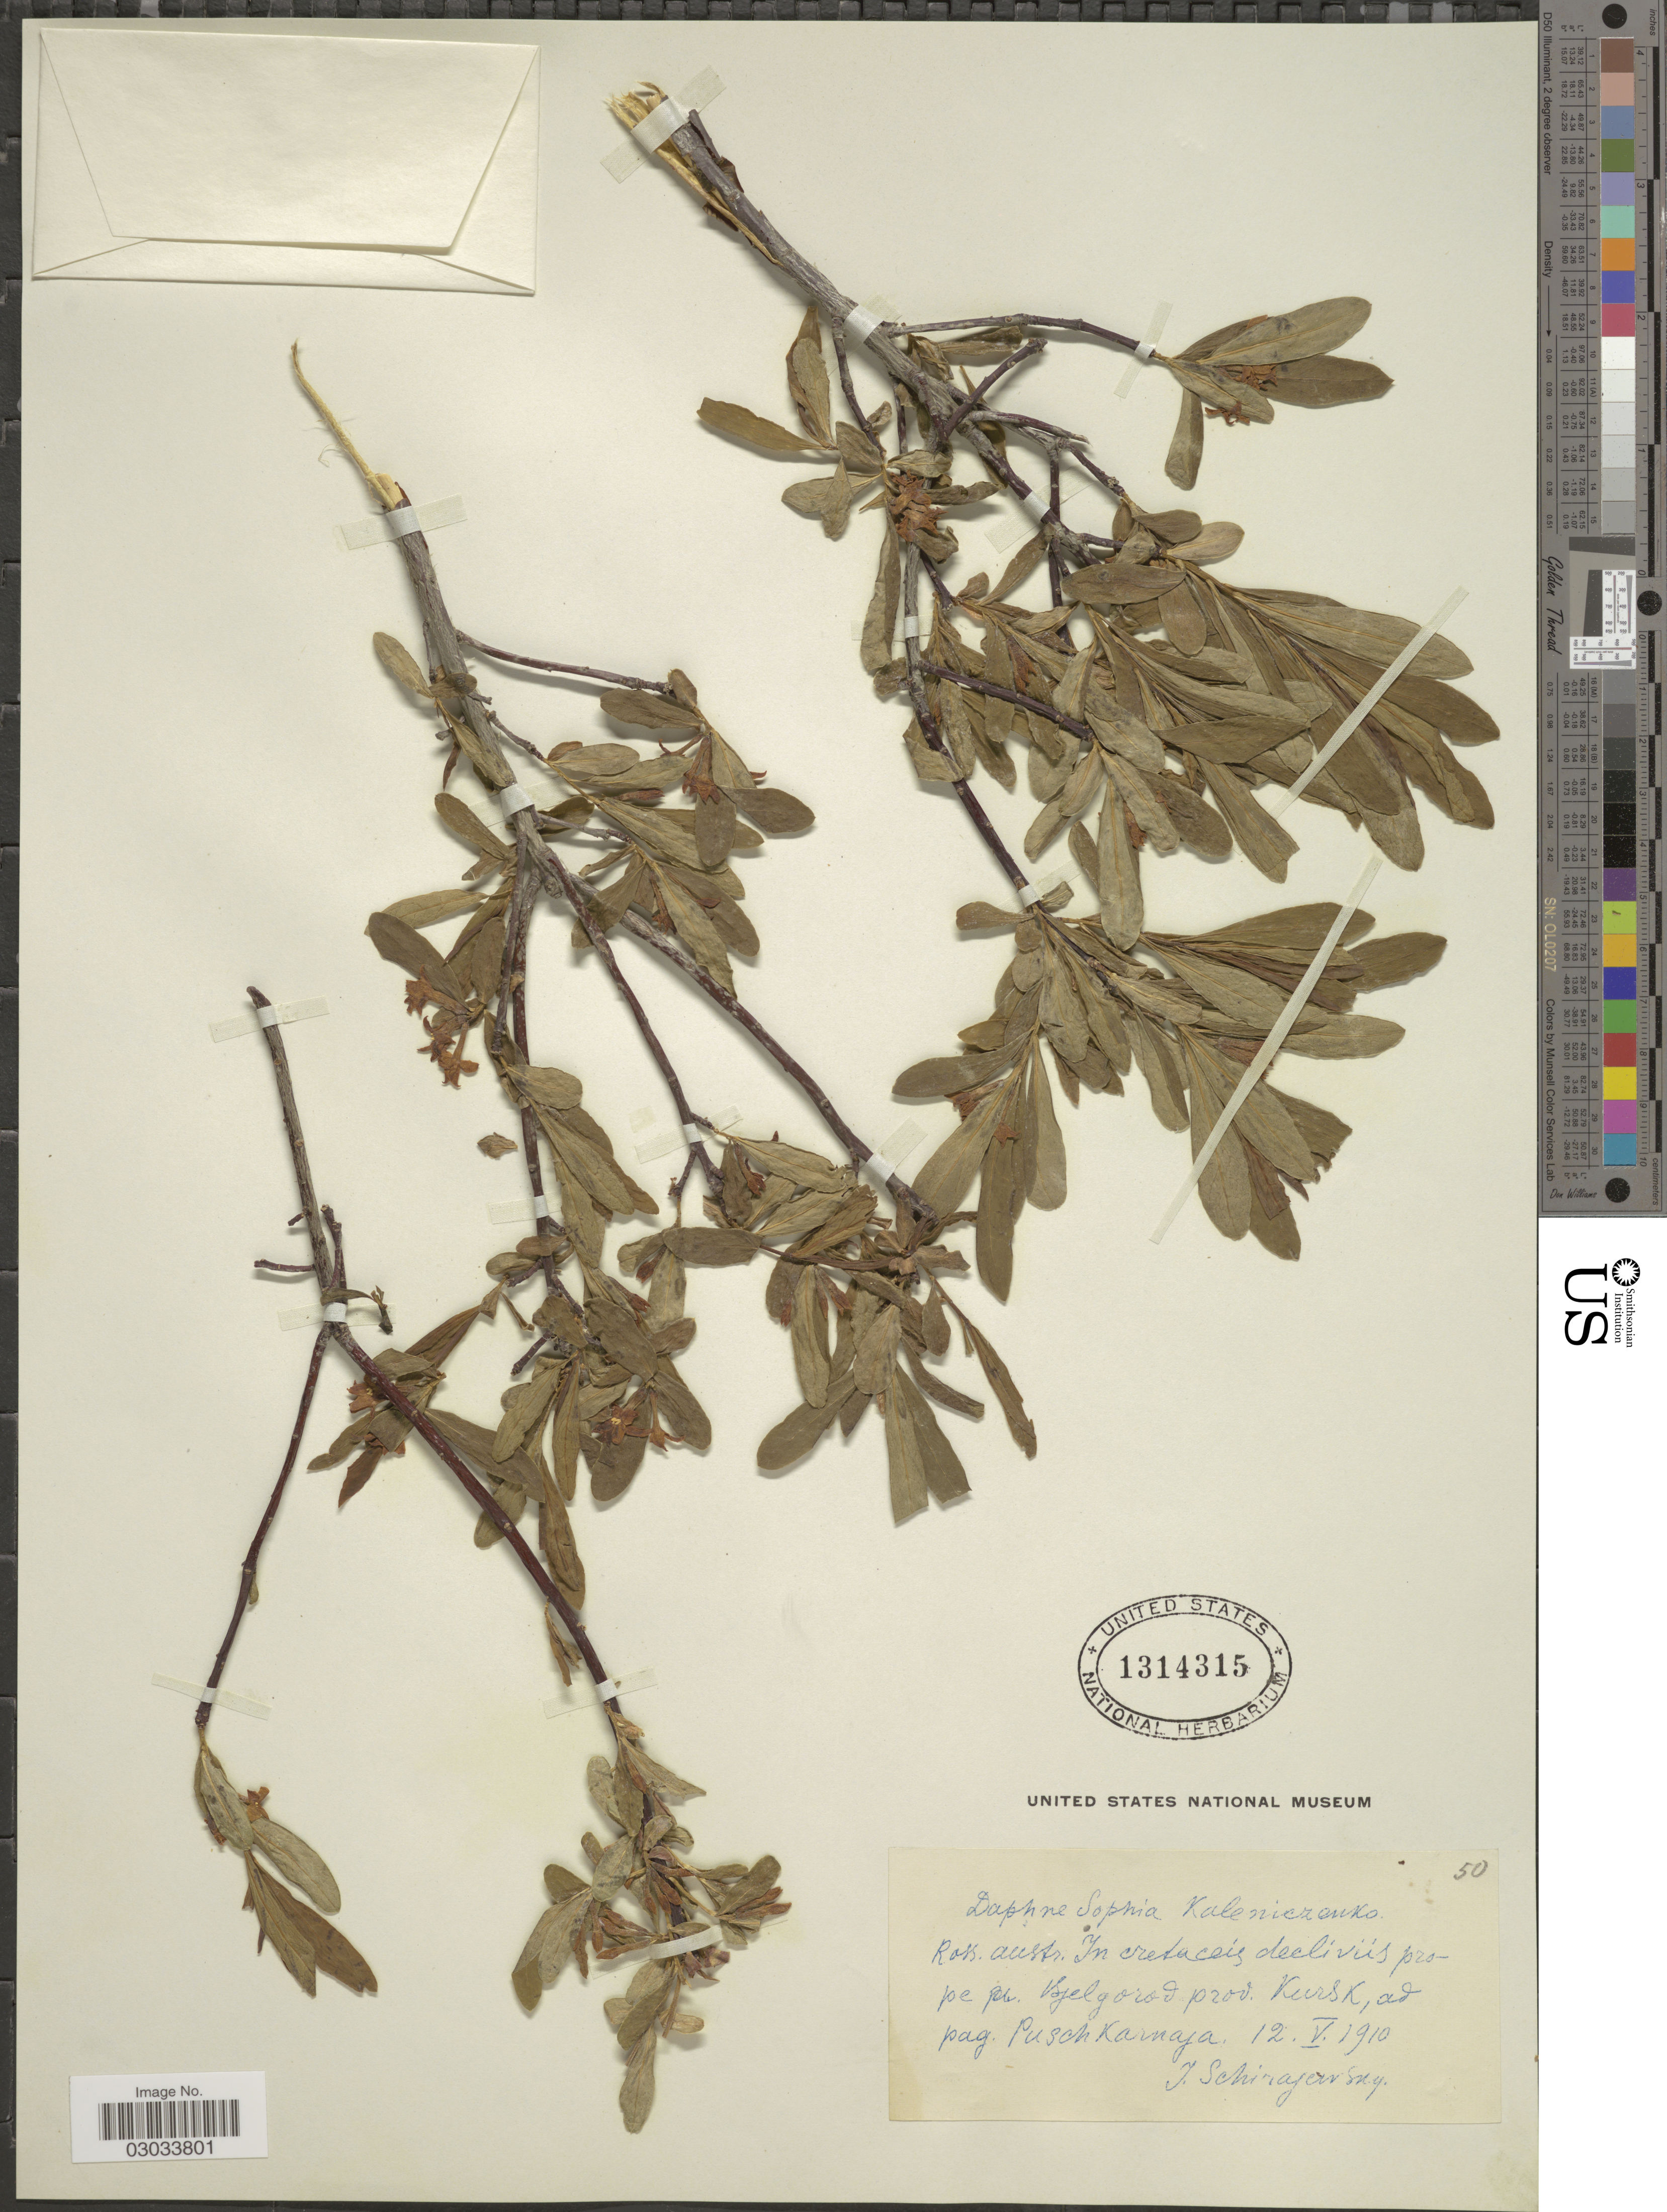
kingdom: Plantae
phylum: Tracheophyta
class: Magnoliopsida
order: Malvales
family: Thymelaeaceae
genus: Daphne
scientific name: Daphne sophia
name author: Kalen.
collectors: J. Schirajevsky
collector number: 50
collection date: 1910-05-12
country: Russian Federation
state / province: Belgorod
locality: Ross. austr. In cretaceis decliviis prope Bjelgorod prov. Kursk, ad pag. Puschkarnaja.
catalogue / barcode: US 1314315